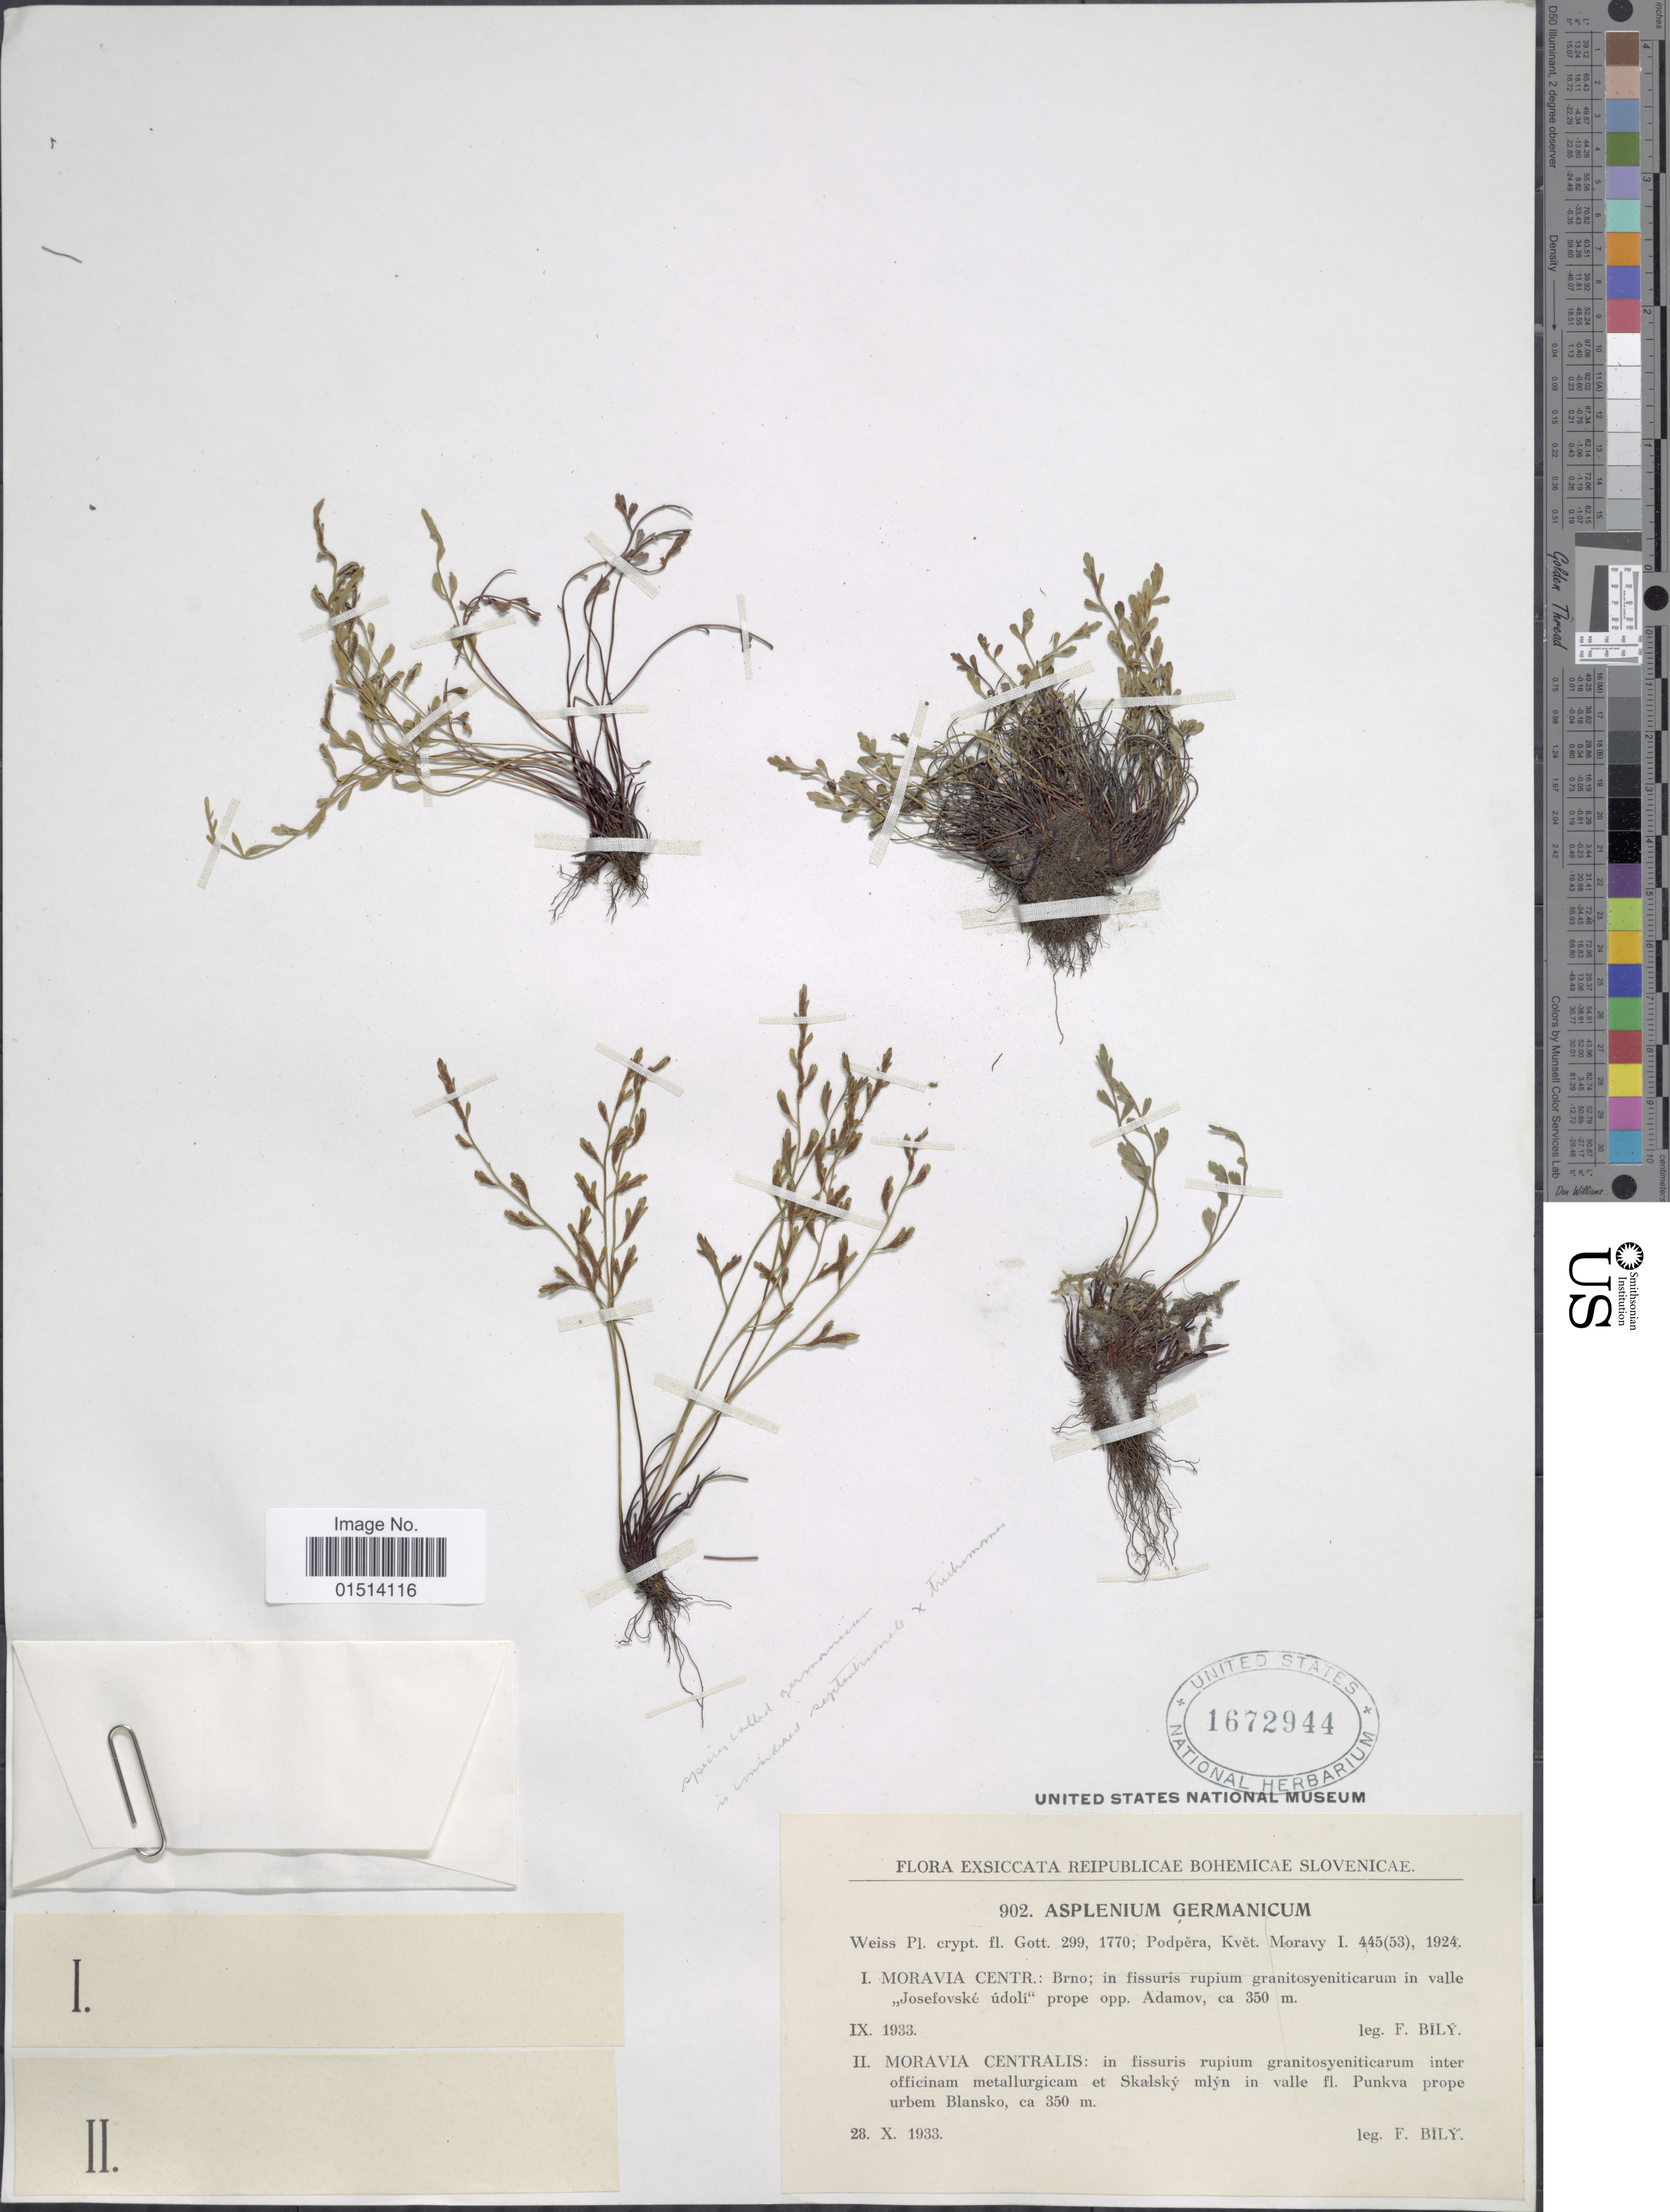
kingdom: Plantae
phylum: Tracheophyta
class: Polypodiopsida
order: Polypodiales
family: Aspleniaceae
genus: Asplenium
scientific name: Asplenium septentrionale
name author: (L.) Hoffm.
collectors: F. Bily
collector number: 902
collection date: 1933-09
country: Czechia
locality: Reipublicae, Bohemicae Slovenicae, Moravia Centr.: Brno; in fissuris rupium granitosyeniticarum in valle ,,Josefovske Udoli' prope opp. Adamov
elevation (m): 350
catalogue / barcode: US 1672944